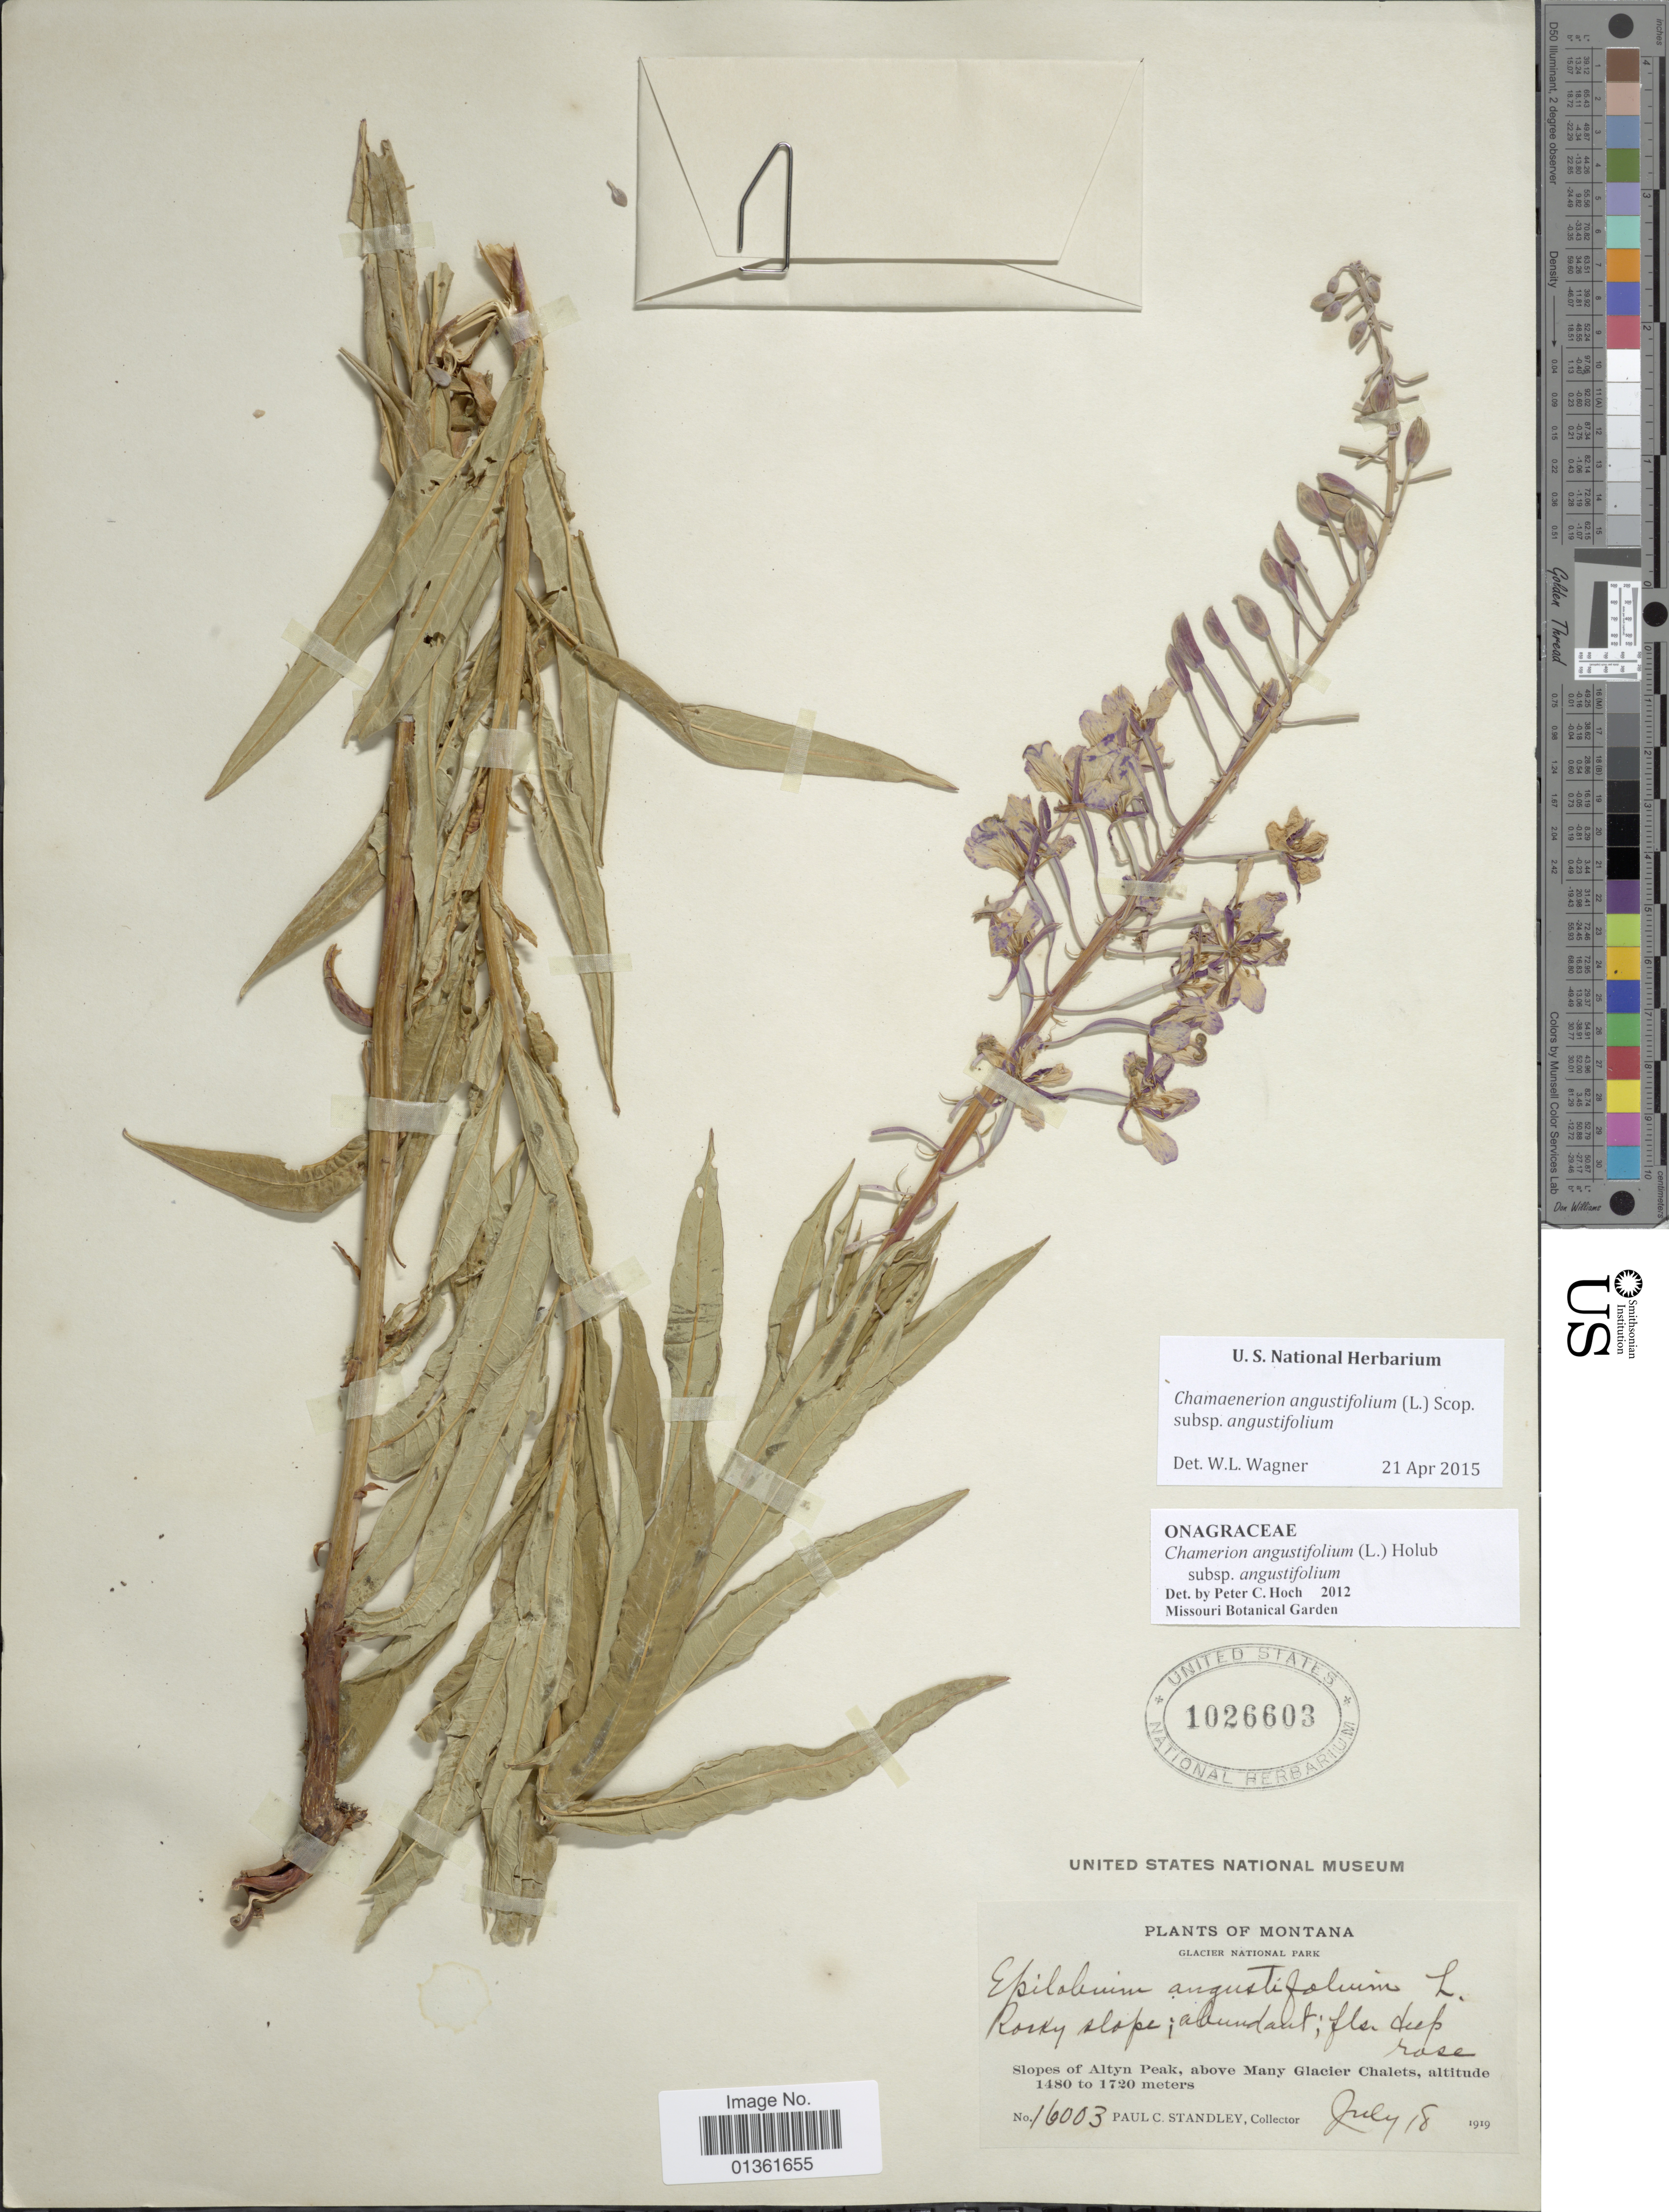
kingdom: Plantae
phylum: Tracheophyta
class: Magnoliopsida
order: Myrtales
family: Onagraceae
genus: Chamaenerion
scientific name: Chamaenerion angustifolium subsp. angustifolium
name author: (L.) Scop.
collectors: P. C. Standley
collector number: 16003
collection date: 1919-07-18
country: United States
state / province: Montana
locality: Glacier National Park. Slopes of Altyn Peak, above Many Glacier Chalets.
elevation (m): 1480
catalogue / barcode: US 1026603